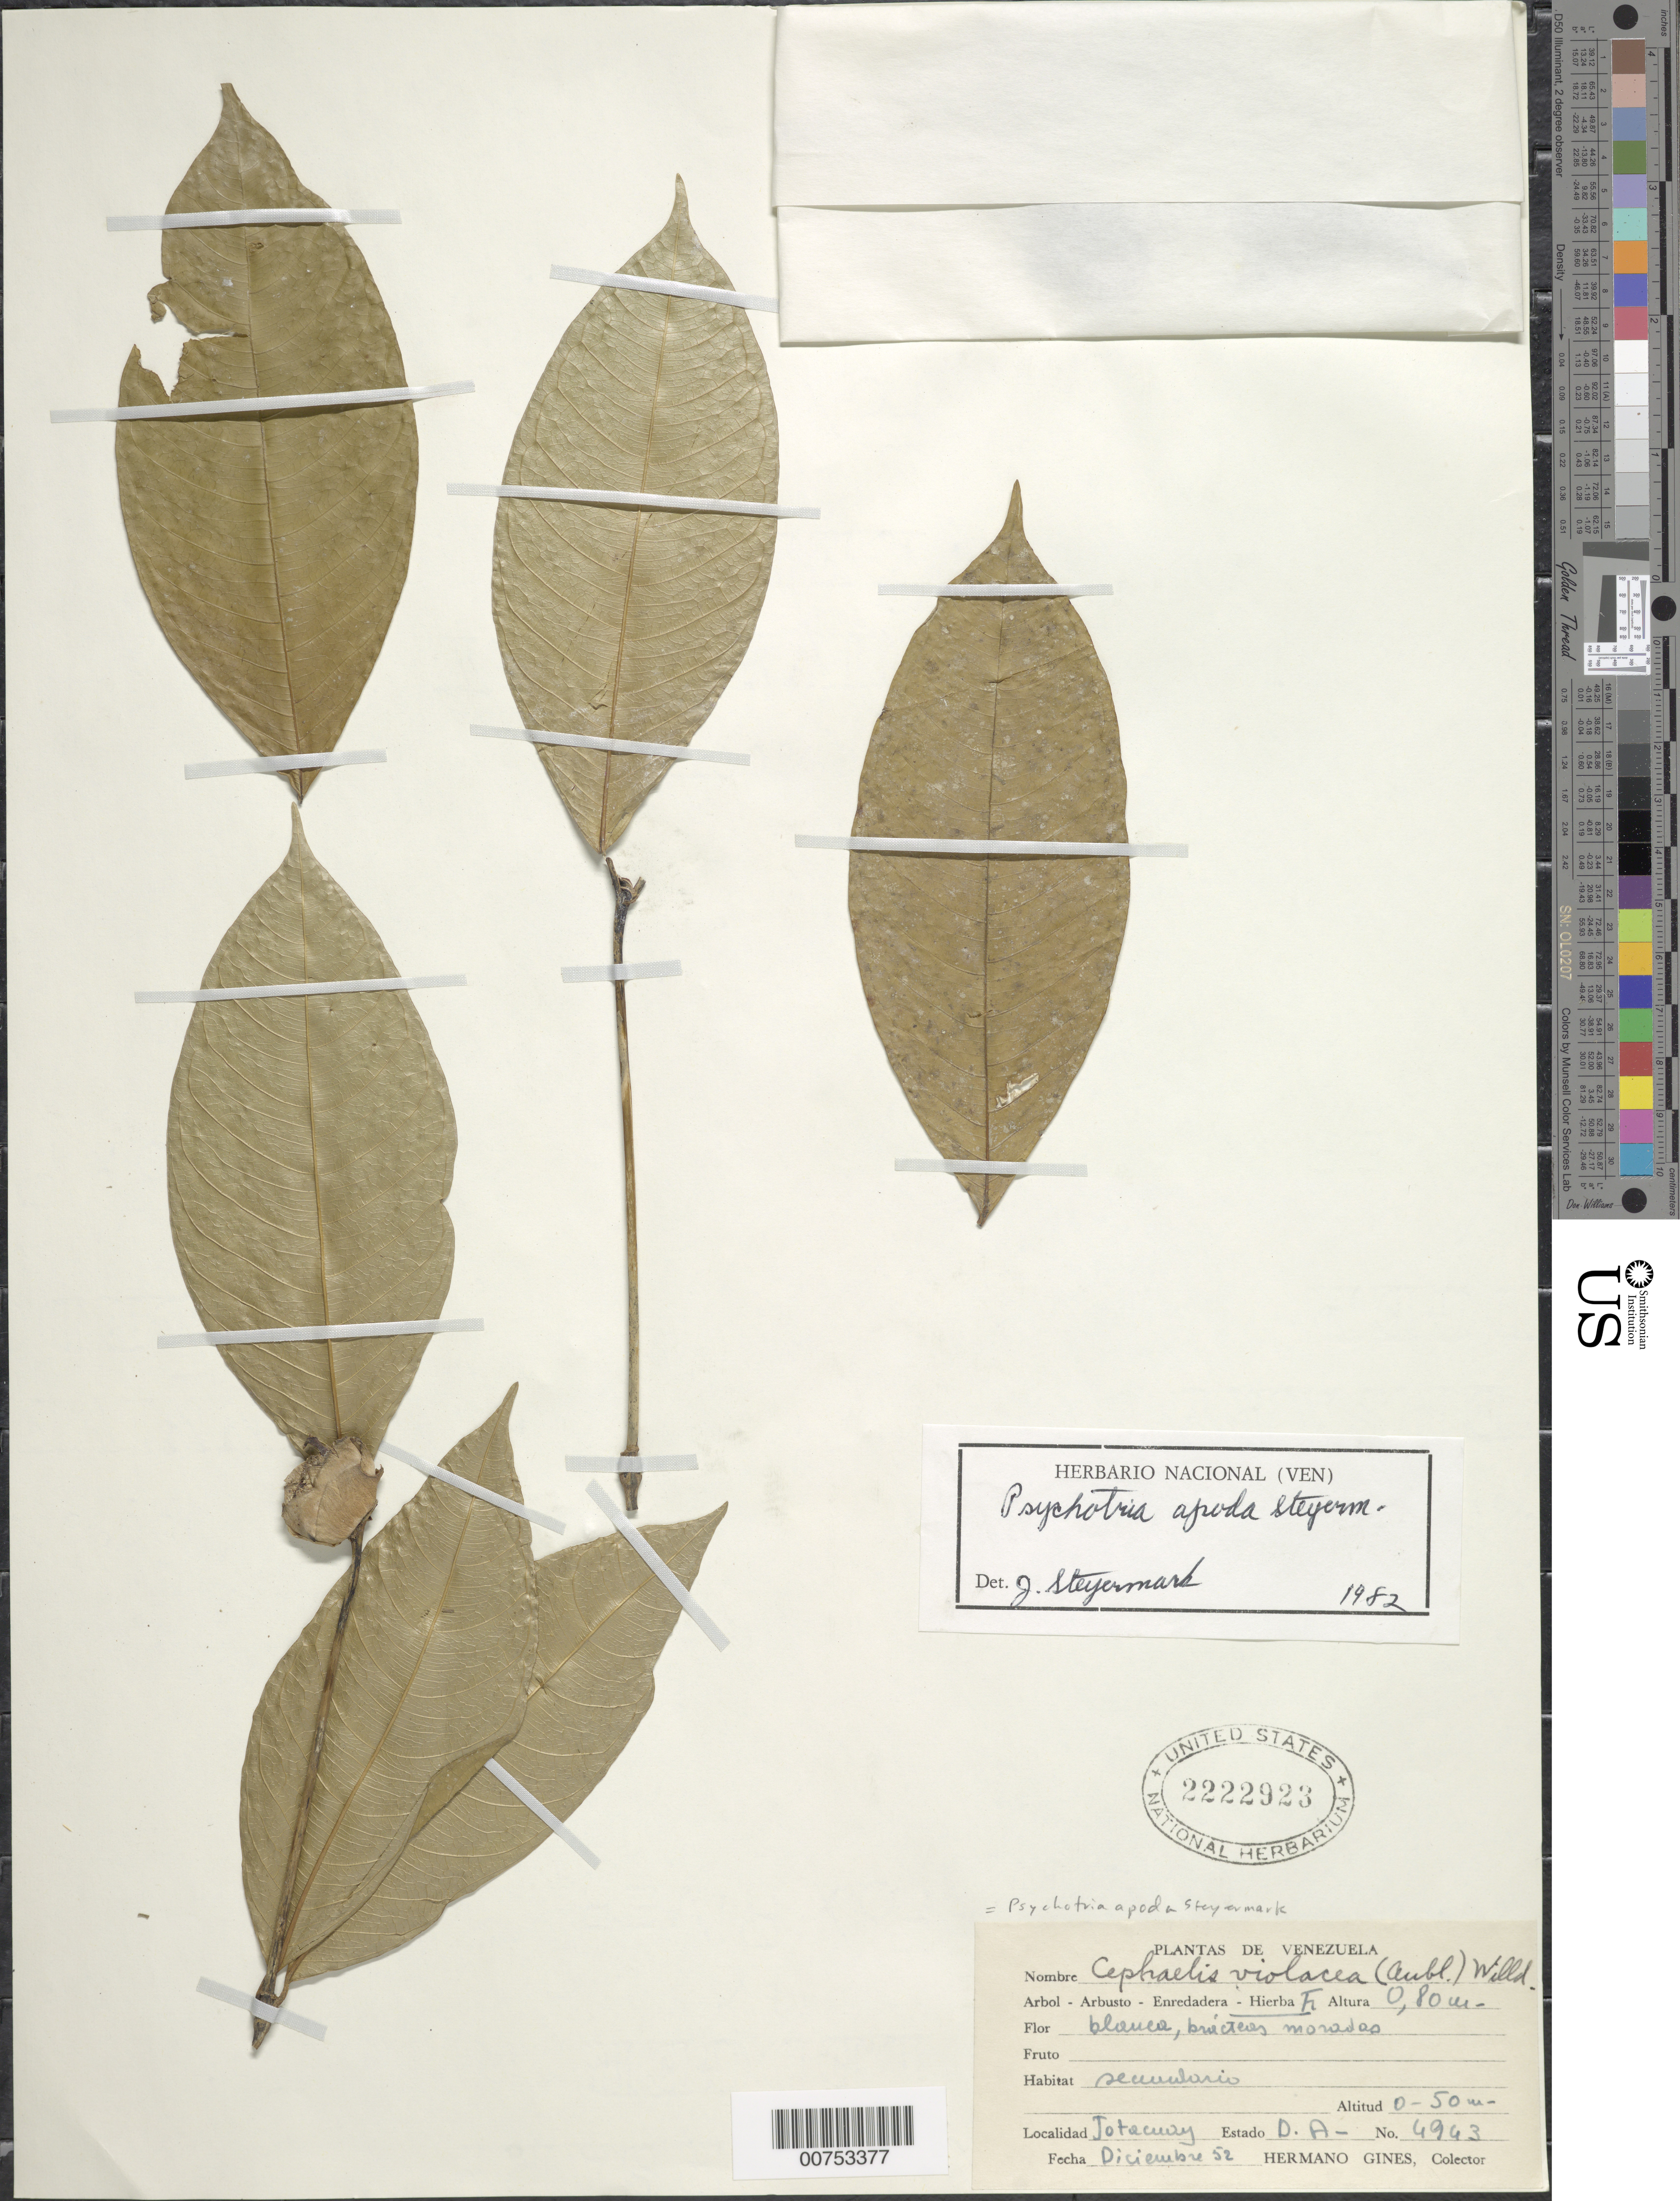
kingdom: Plantae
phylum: Tracheophyta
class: Magnoliopsida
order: Gentianales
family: Rubiaceae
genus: Psychotria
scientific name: Psychotria apoda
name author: Steyerm.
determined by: Steyermark, Julian A., (VEN)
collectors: H. Gines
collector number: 4943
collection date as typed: Dec-52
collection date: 1952-12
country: Venezuela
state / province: Delta Amacuro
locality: Jotacuay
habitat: Secundario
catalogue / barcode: US 2222923